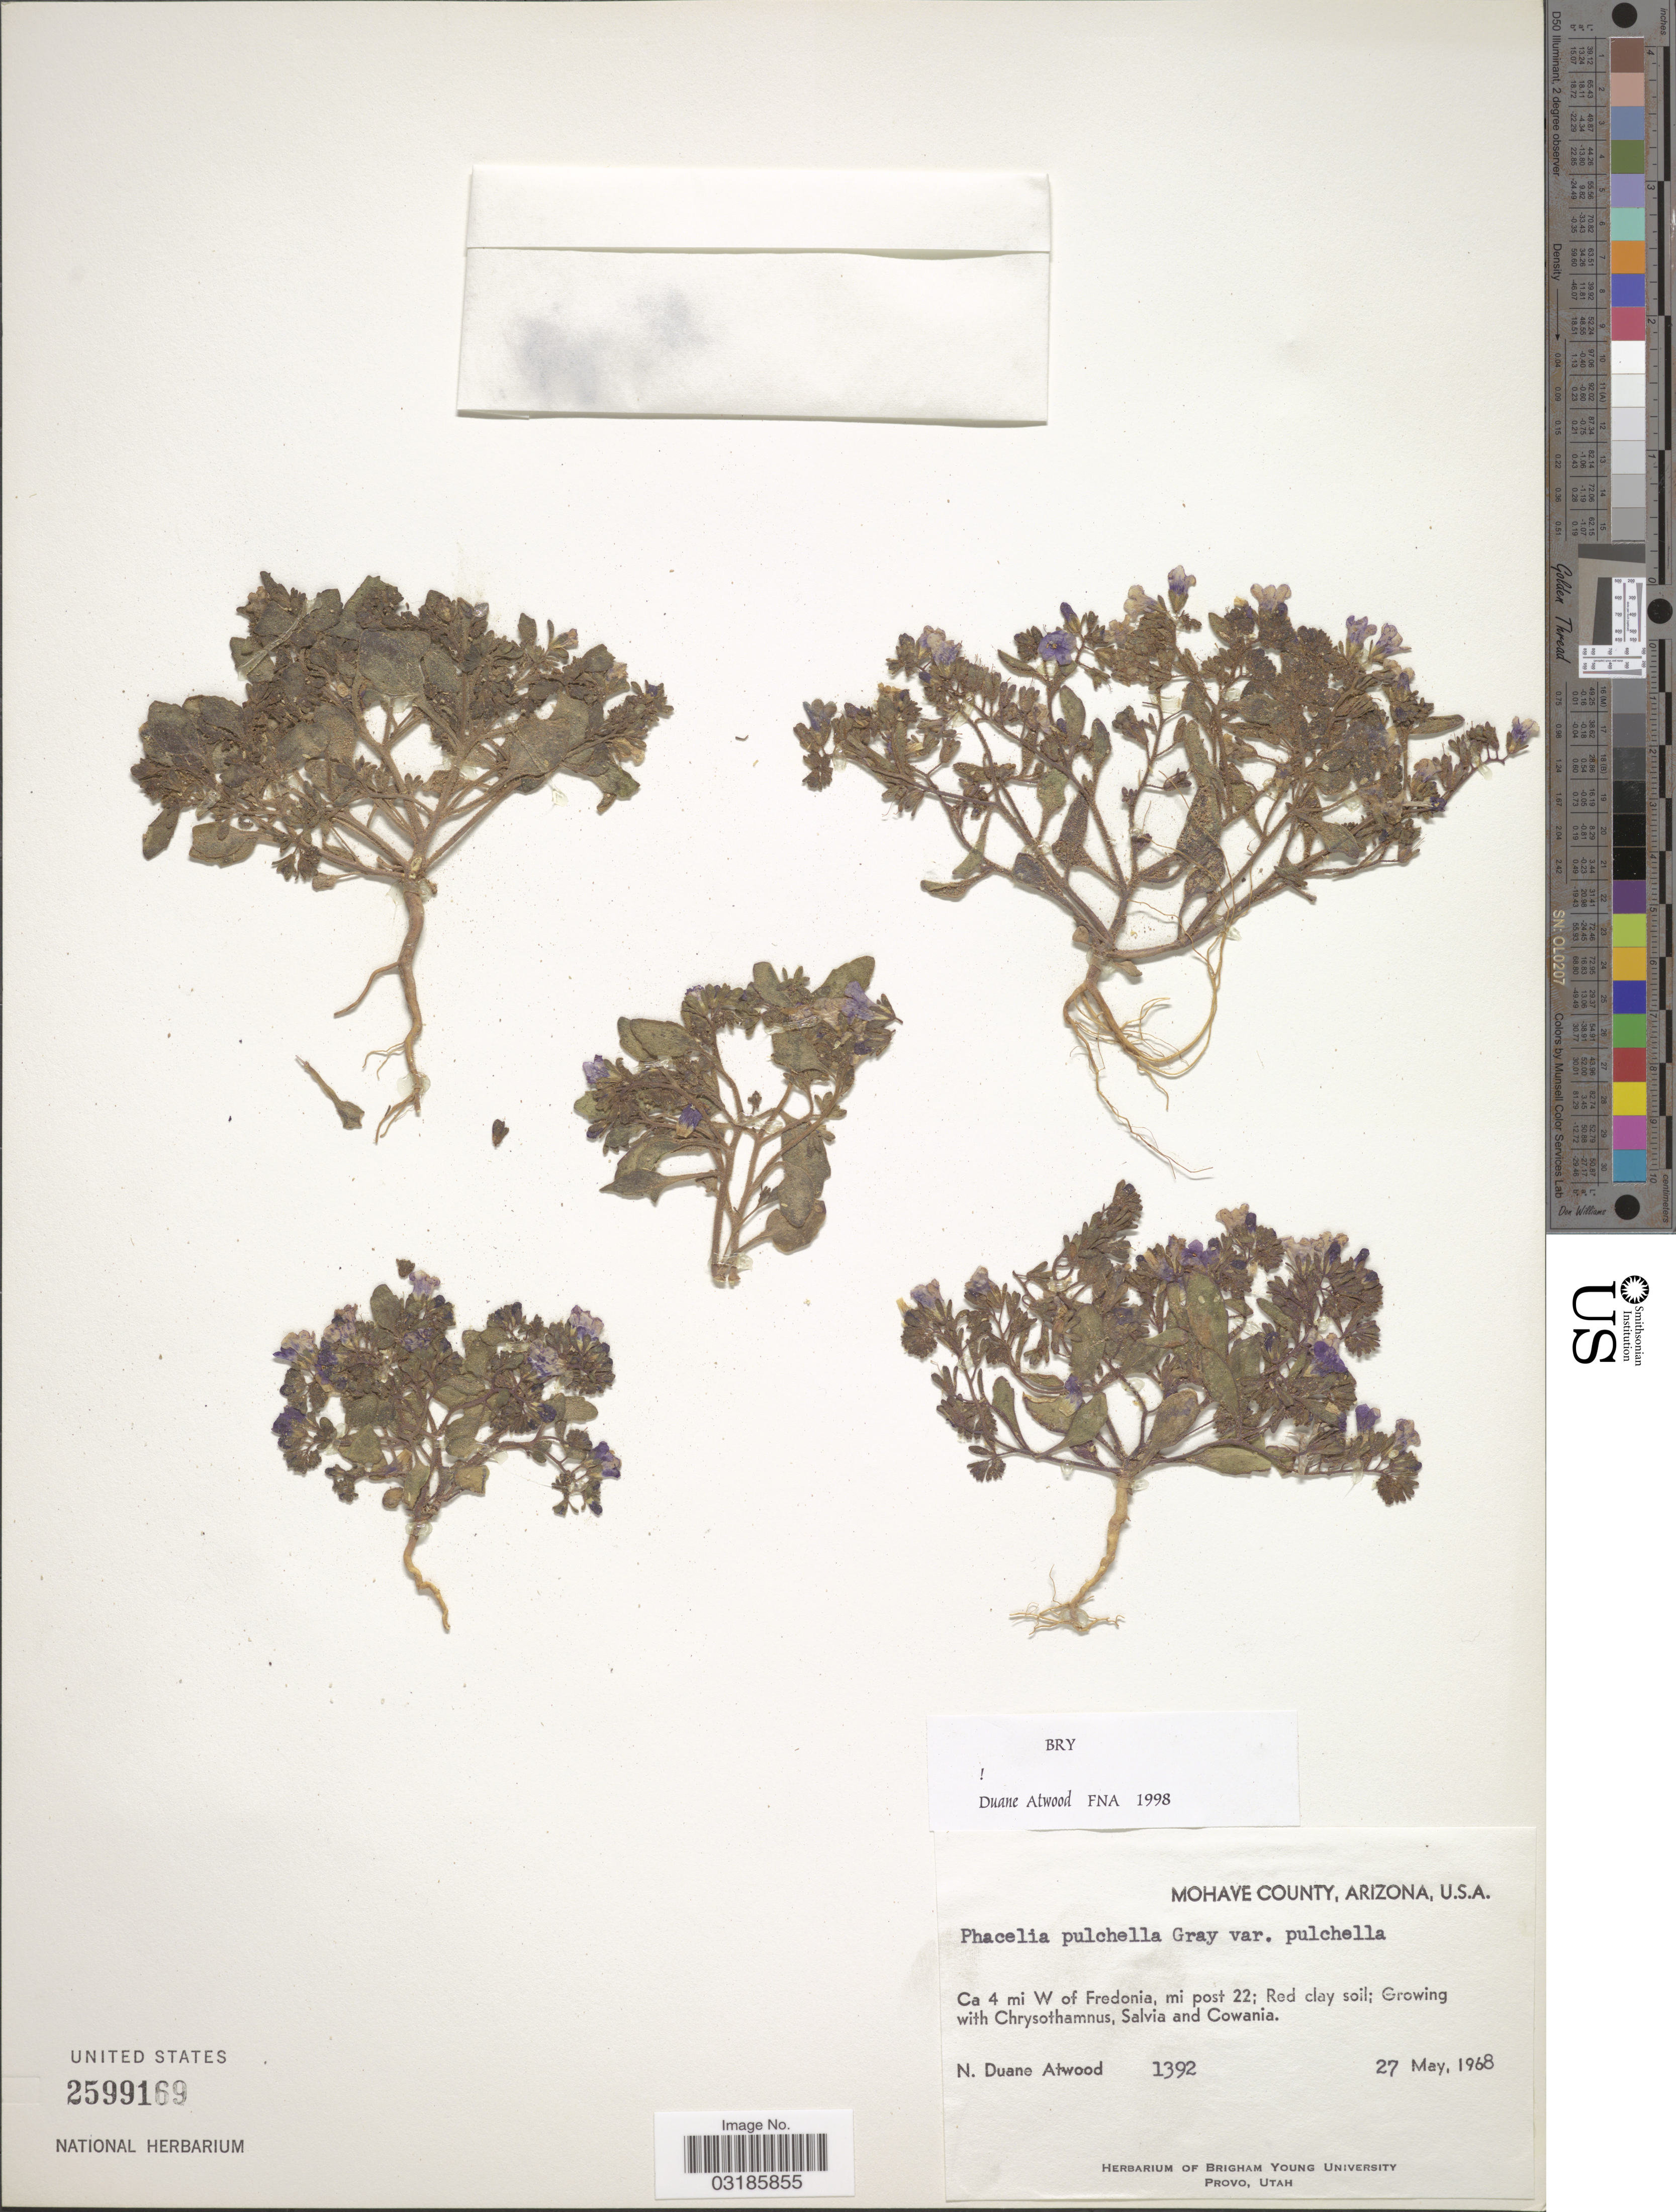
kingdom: Plantae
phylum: Tracheophyta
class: Magnoliopsida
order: Boraginales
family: Hydrophyllaceae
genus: Phacelia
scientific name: Phacelia pulchella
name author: A. Gray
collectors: N. Atwood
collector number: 1392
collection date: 1968-05-27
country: United States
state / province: Arizona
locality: Mohave County. Ca 4 mi W of Fredonia, mi post 22.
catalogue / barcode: US 2599169